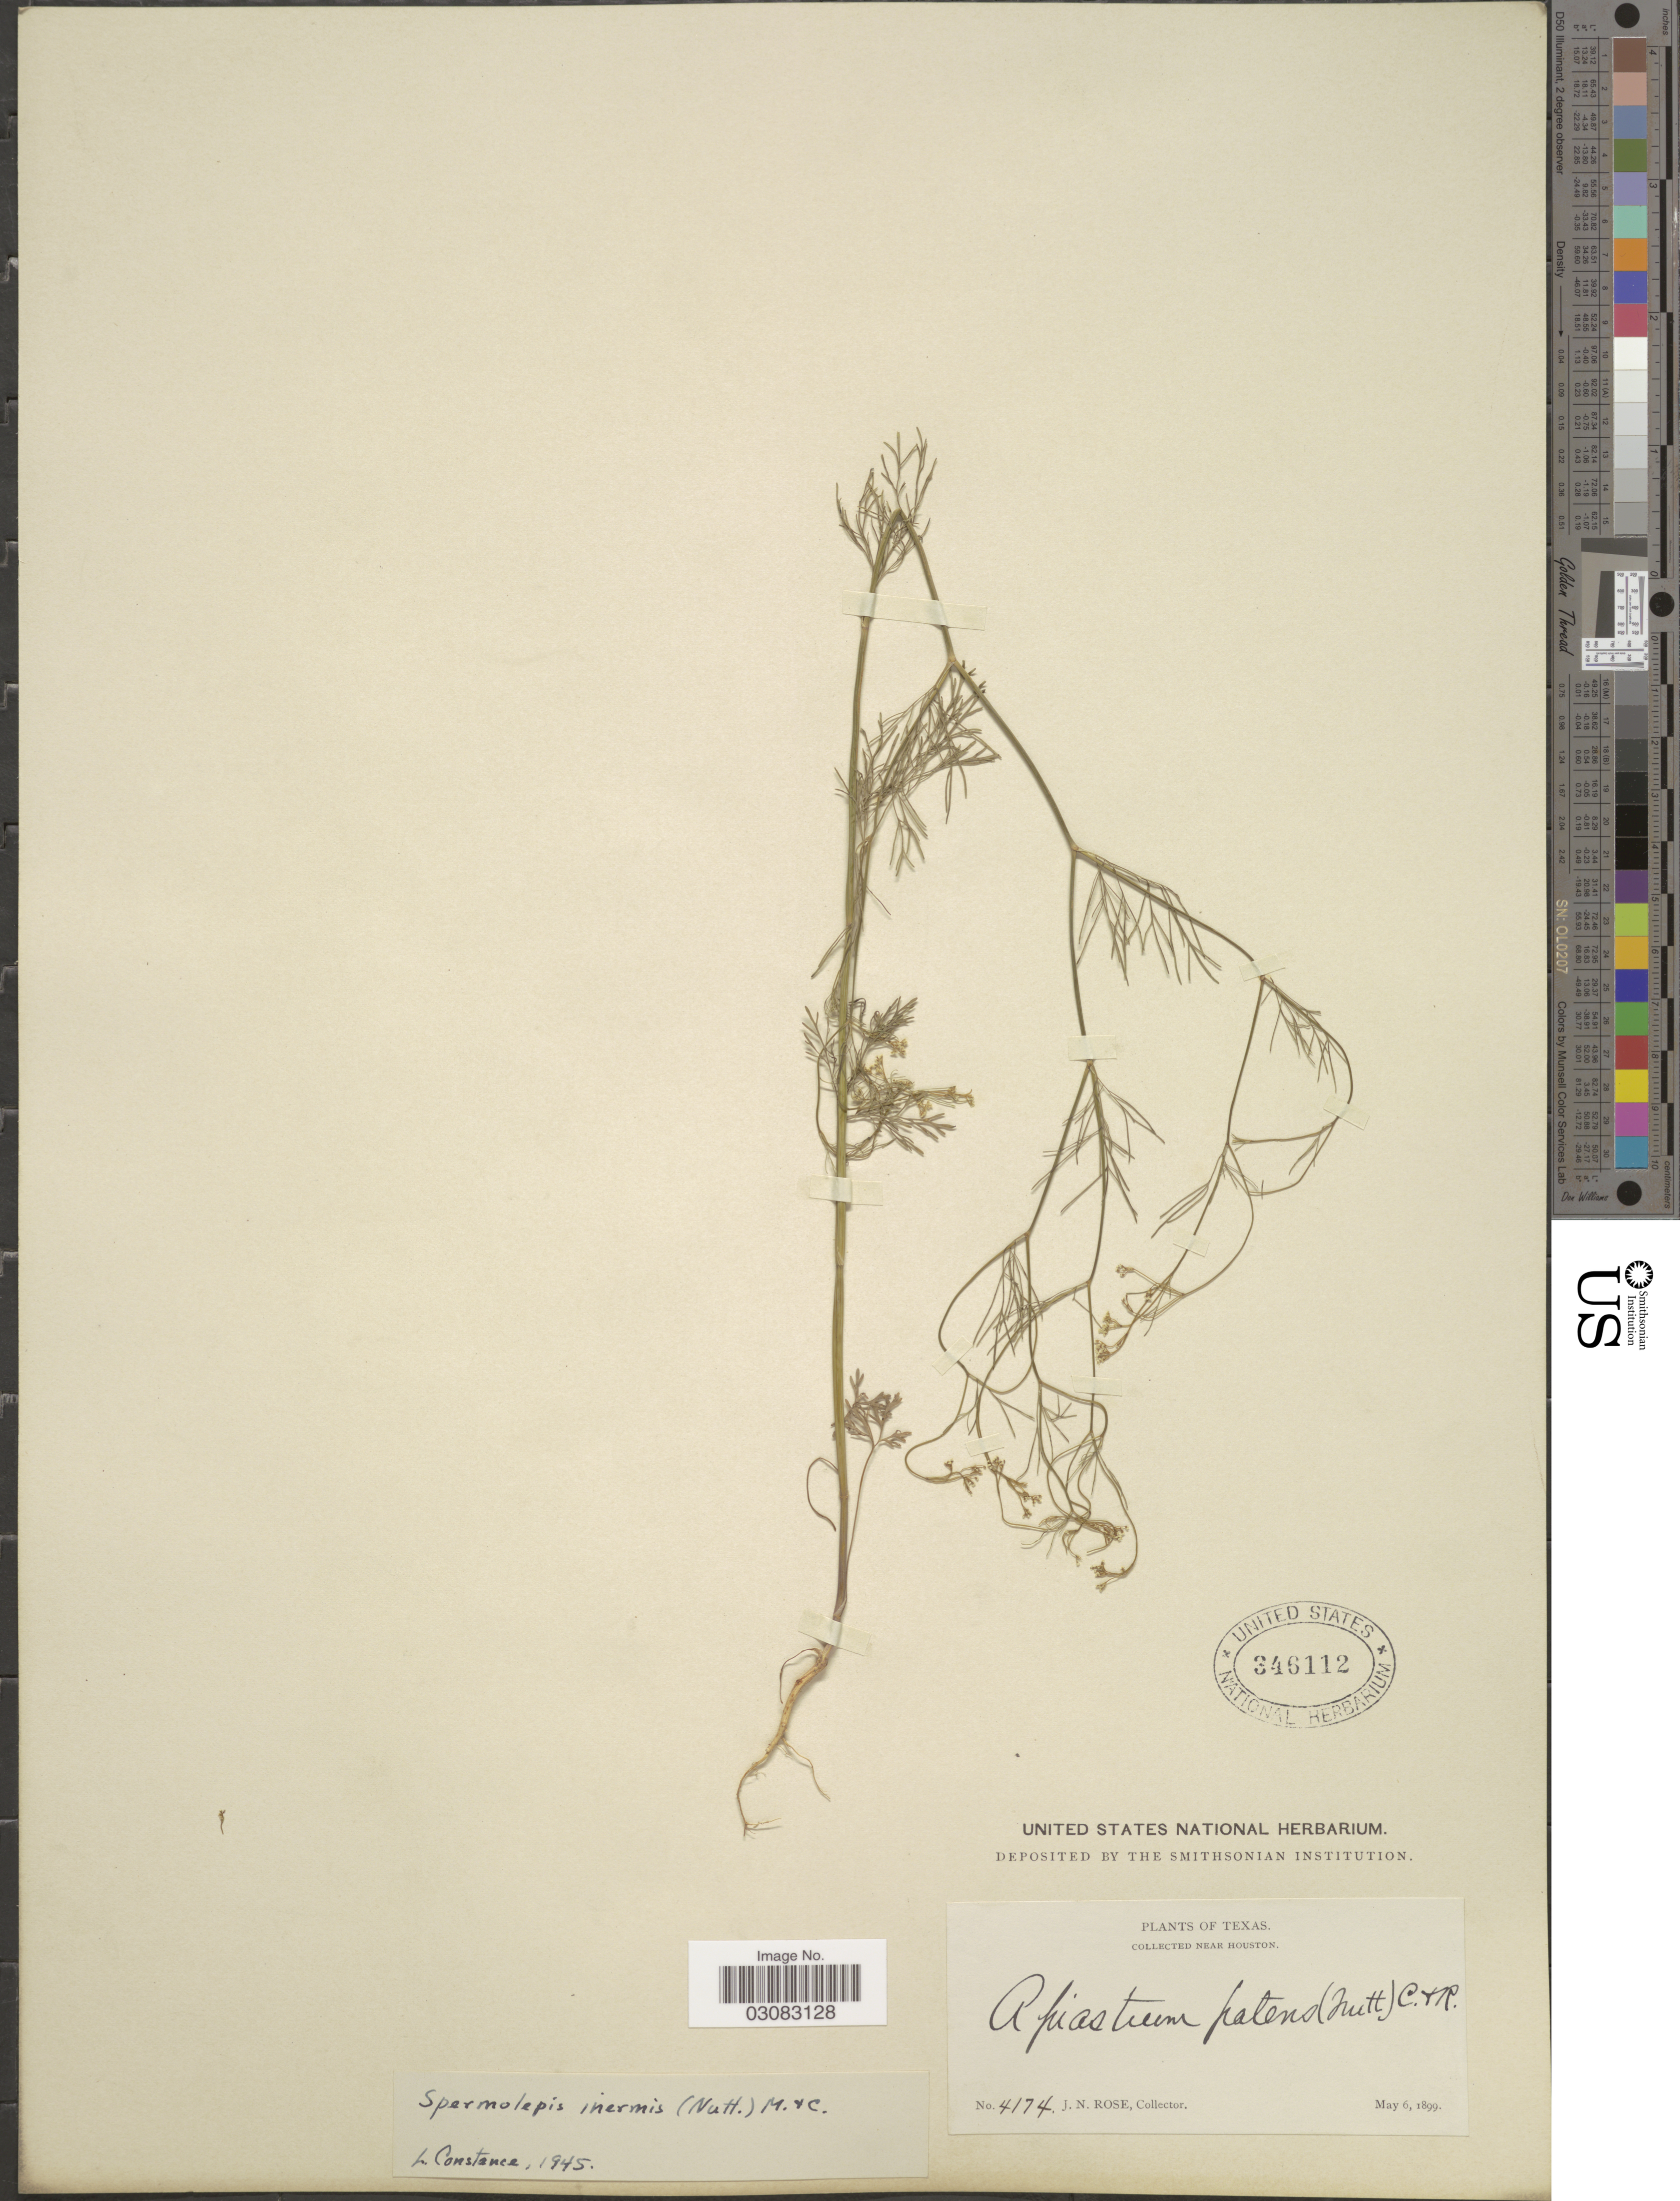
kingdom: Plantae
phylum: Tracheophyta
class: Magnoliopsida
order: Apiales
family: Apiaceae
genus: Spermolepis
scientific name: Spermolepis inermis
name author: (Nutt. ex DC.) Mathias & Constance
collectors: J. N. Rose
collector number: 4174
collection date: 1899-05-06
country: United States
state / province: Texas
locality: Near Houston.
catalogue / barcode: US 346112